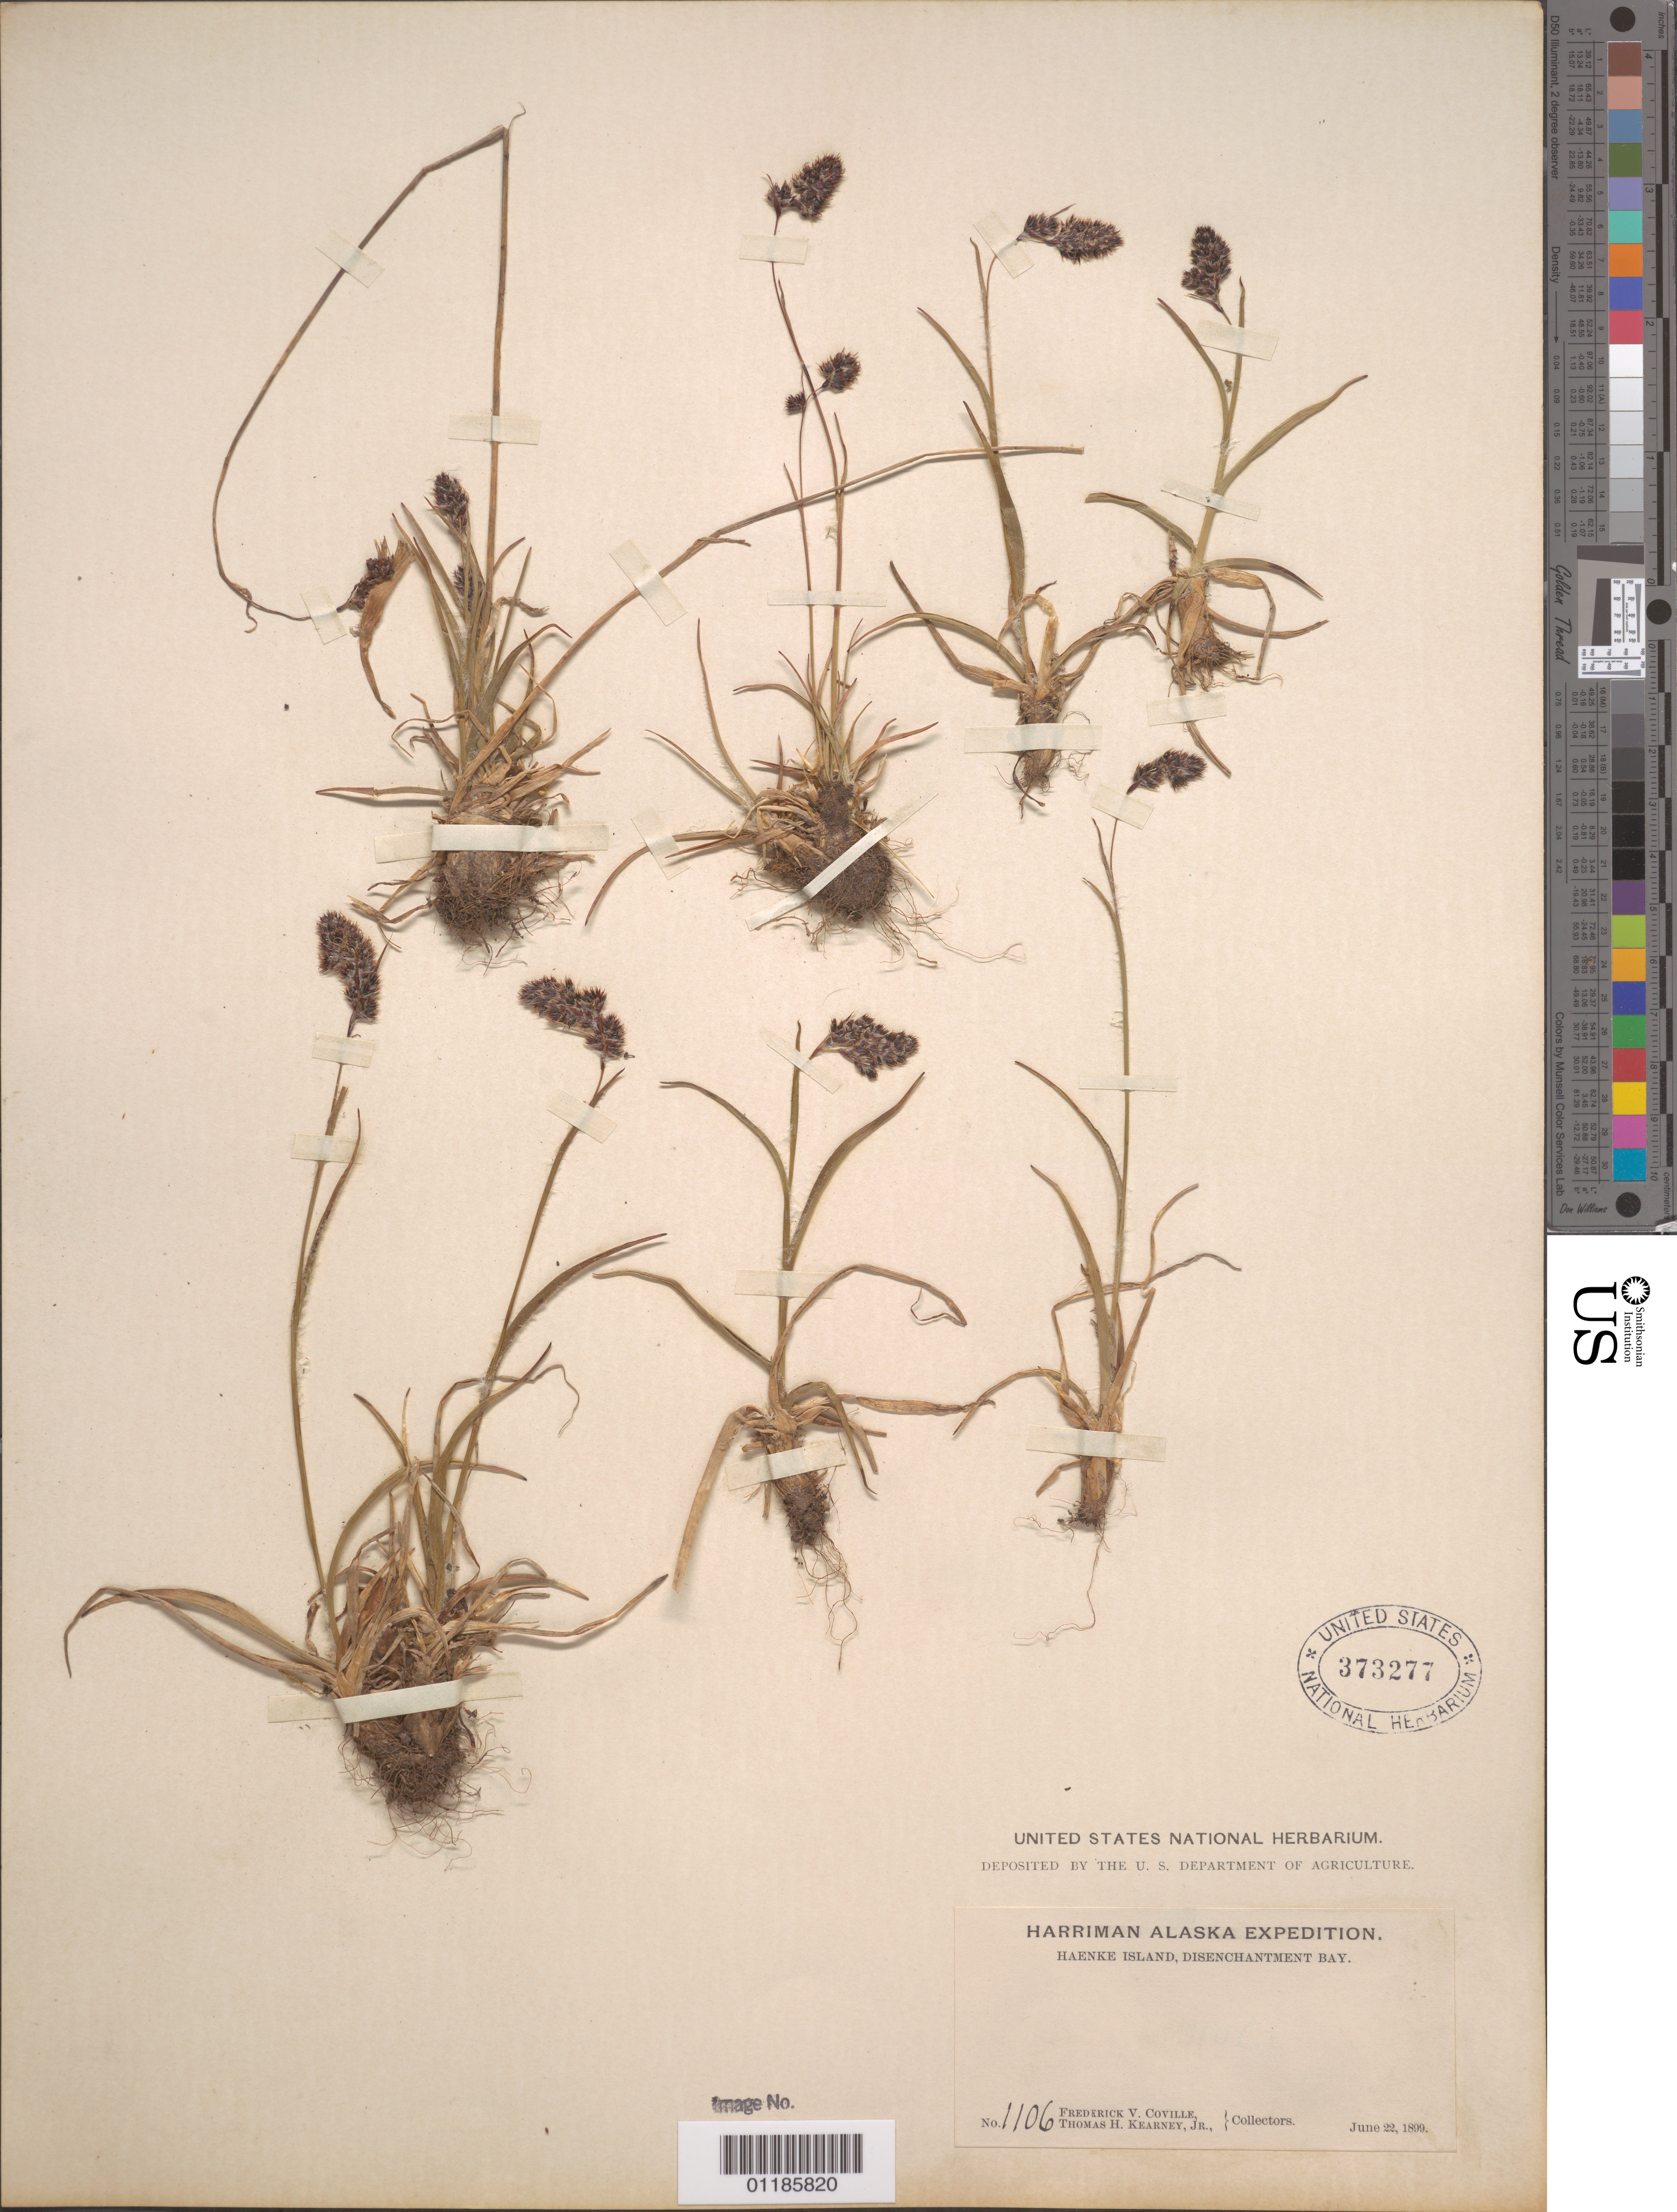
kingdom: Plantae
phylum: Tracheophyta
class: Liliopsida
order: Poales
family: Juncaceae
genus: Luzula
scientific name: Luzula piperi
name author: (Coville) M.E. Jones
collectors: F. V. Coville & T. H. Kearney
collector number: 1106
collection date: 1899-06-22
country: United States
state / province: Alaska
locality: Haenke Island, Disenchantment Bay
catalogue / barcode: US 373277